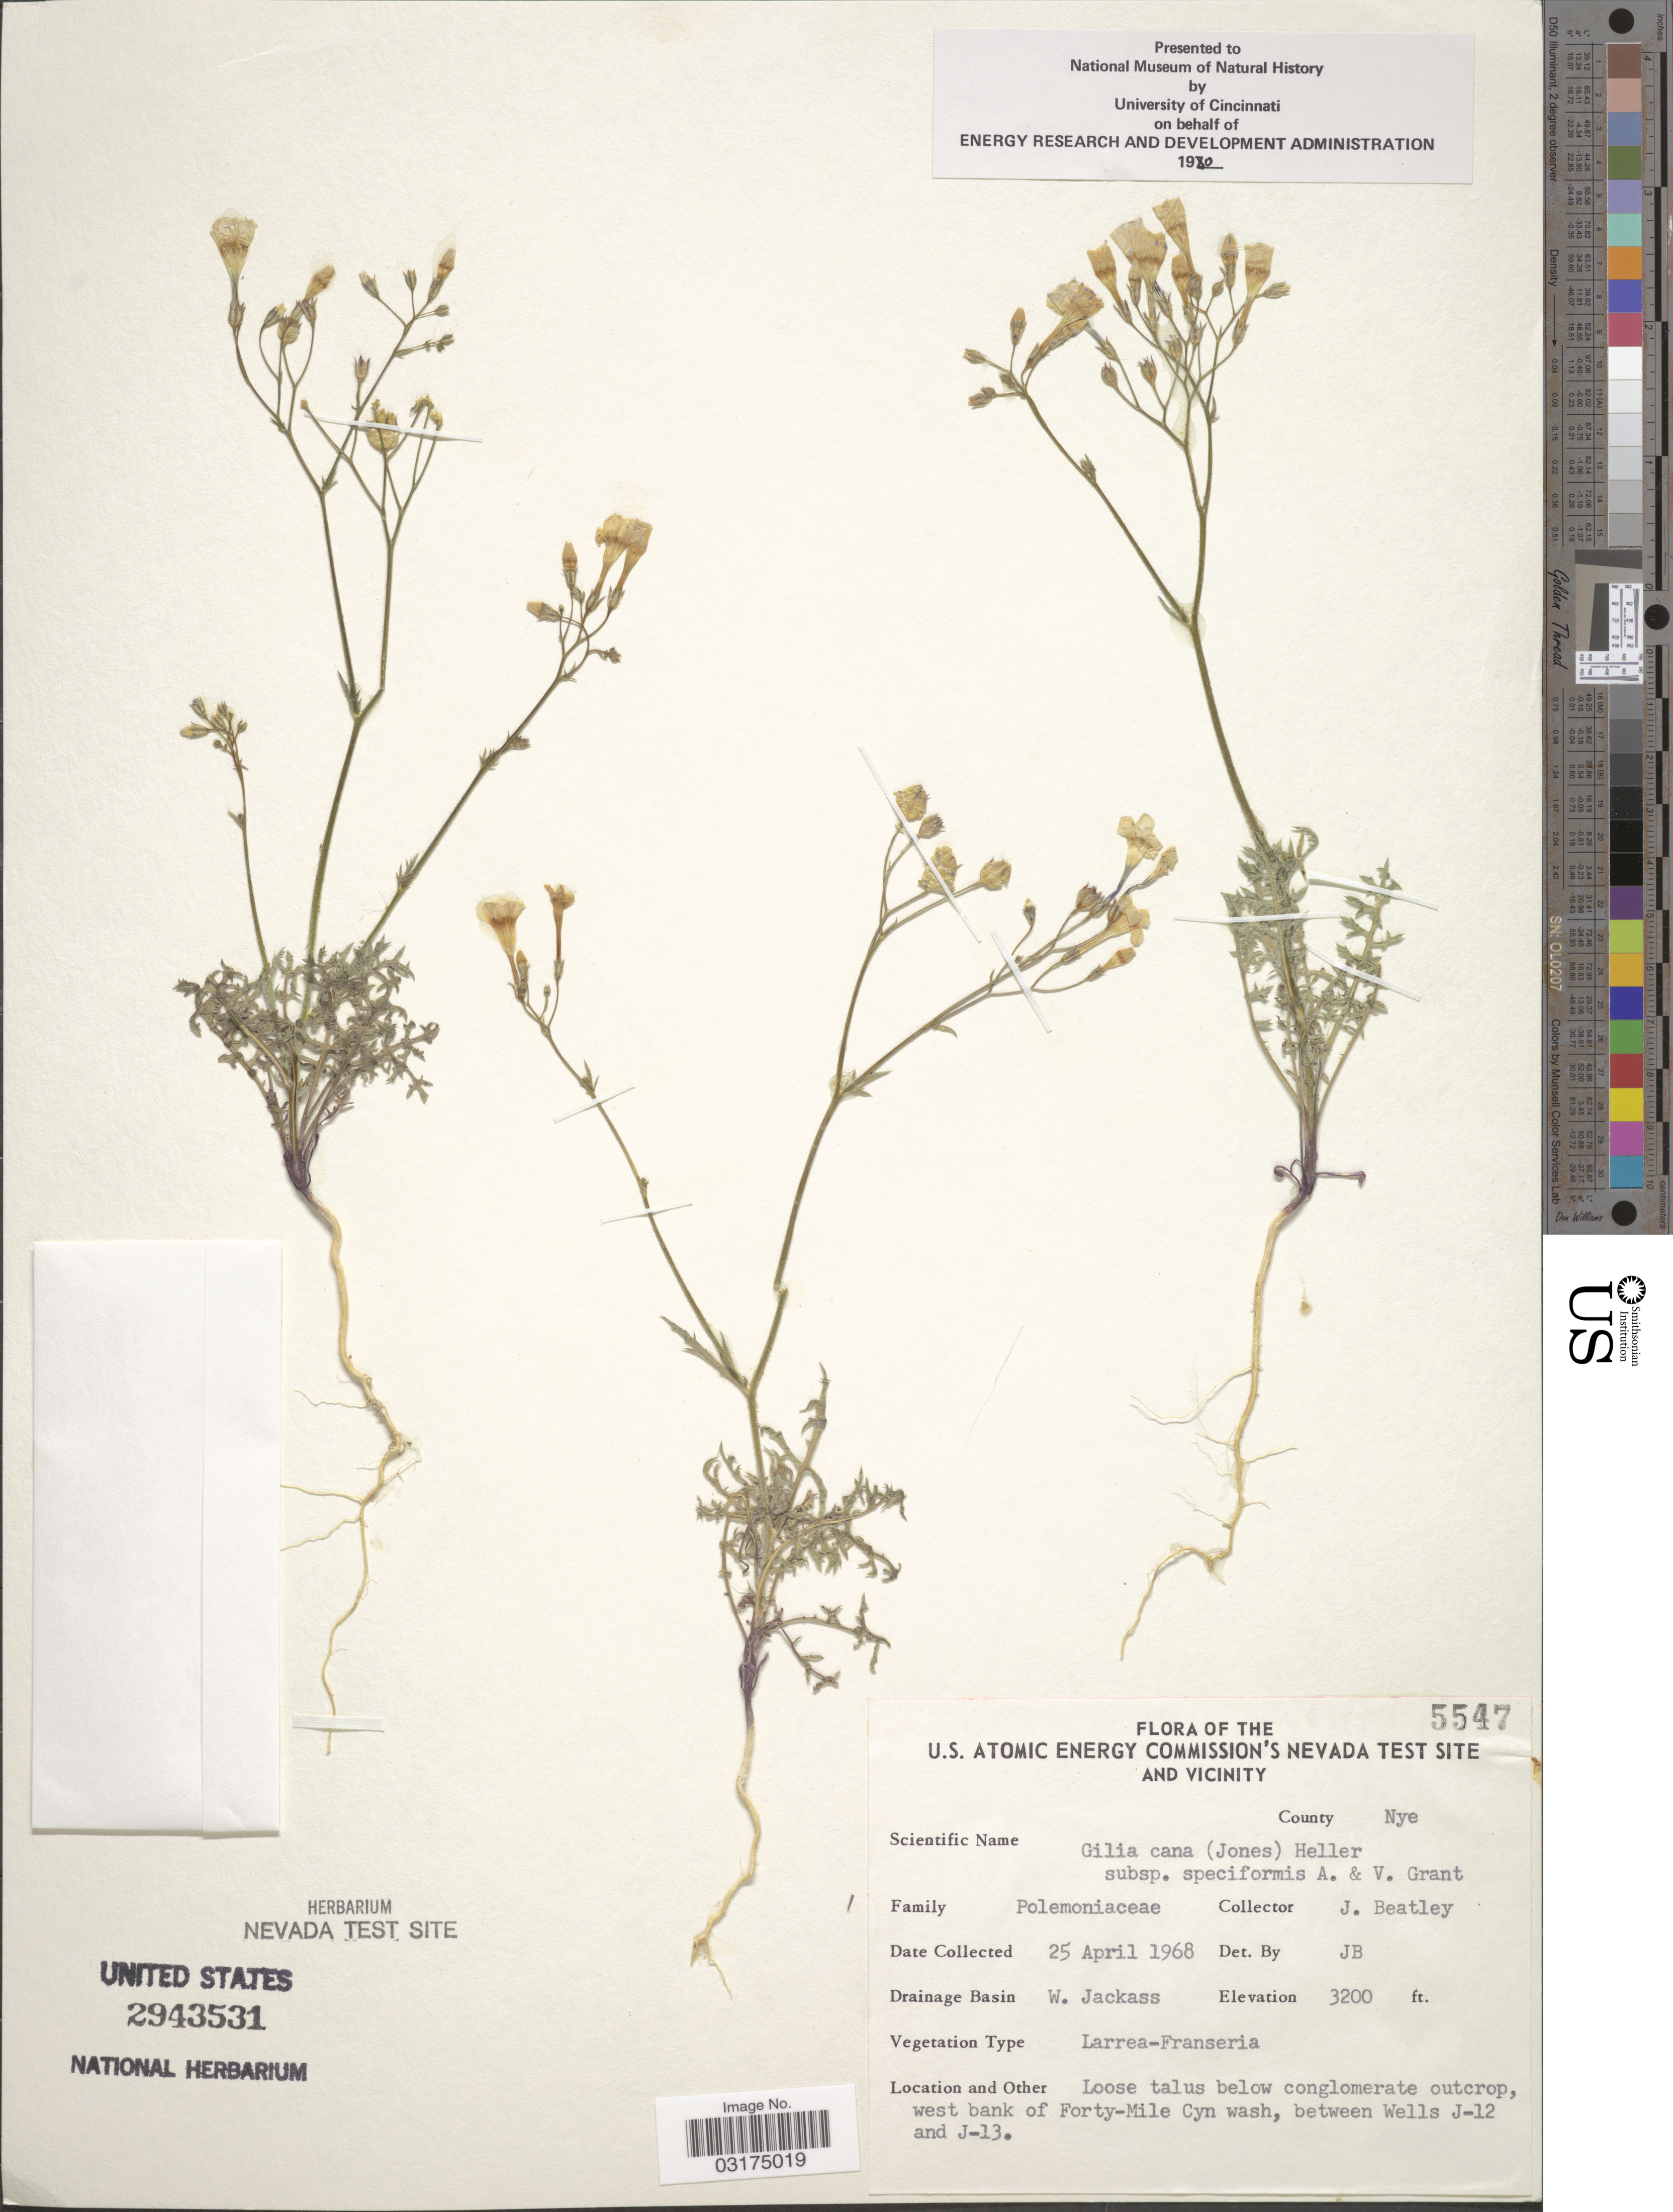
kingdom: Plantae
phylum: Tracheophyta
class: Magnoliopsida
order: Ericales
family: Polemoniaceae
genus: Gilia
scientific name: Gilia cana subsp. speciformis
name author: A.D. Grant & V.E. Grant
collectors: J. C. Beatley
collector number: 5547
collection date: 1968-04-25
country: United States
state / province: Nevada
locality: The U. S. Atomic Energy Commission's Nevada Test Site and Vicinity. County Nye. Drainage Basin W. Jackass. West bank of Forty-Mile Cyn wash, between Wells J-12 and J-13.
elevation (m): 975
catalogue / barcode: US 2943531